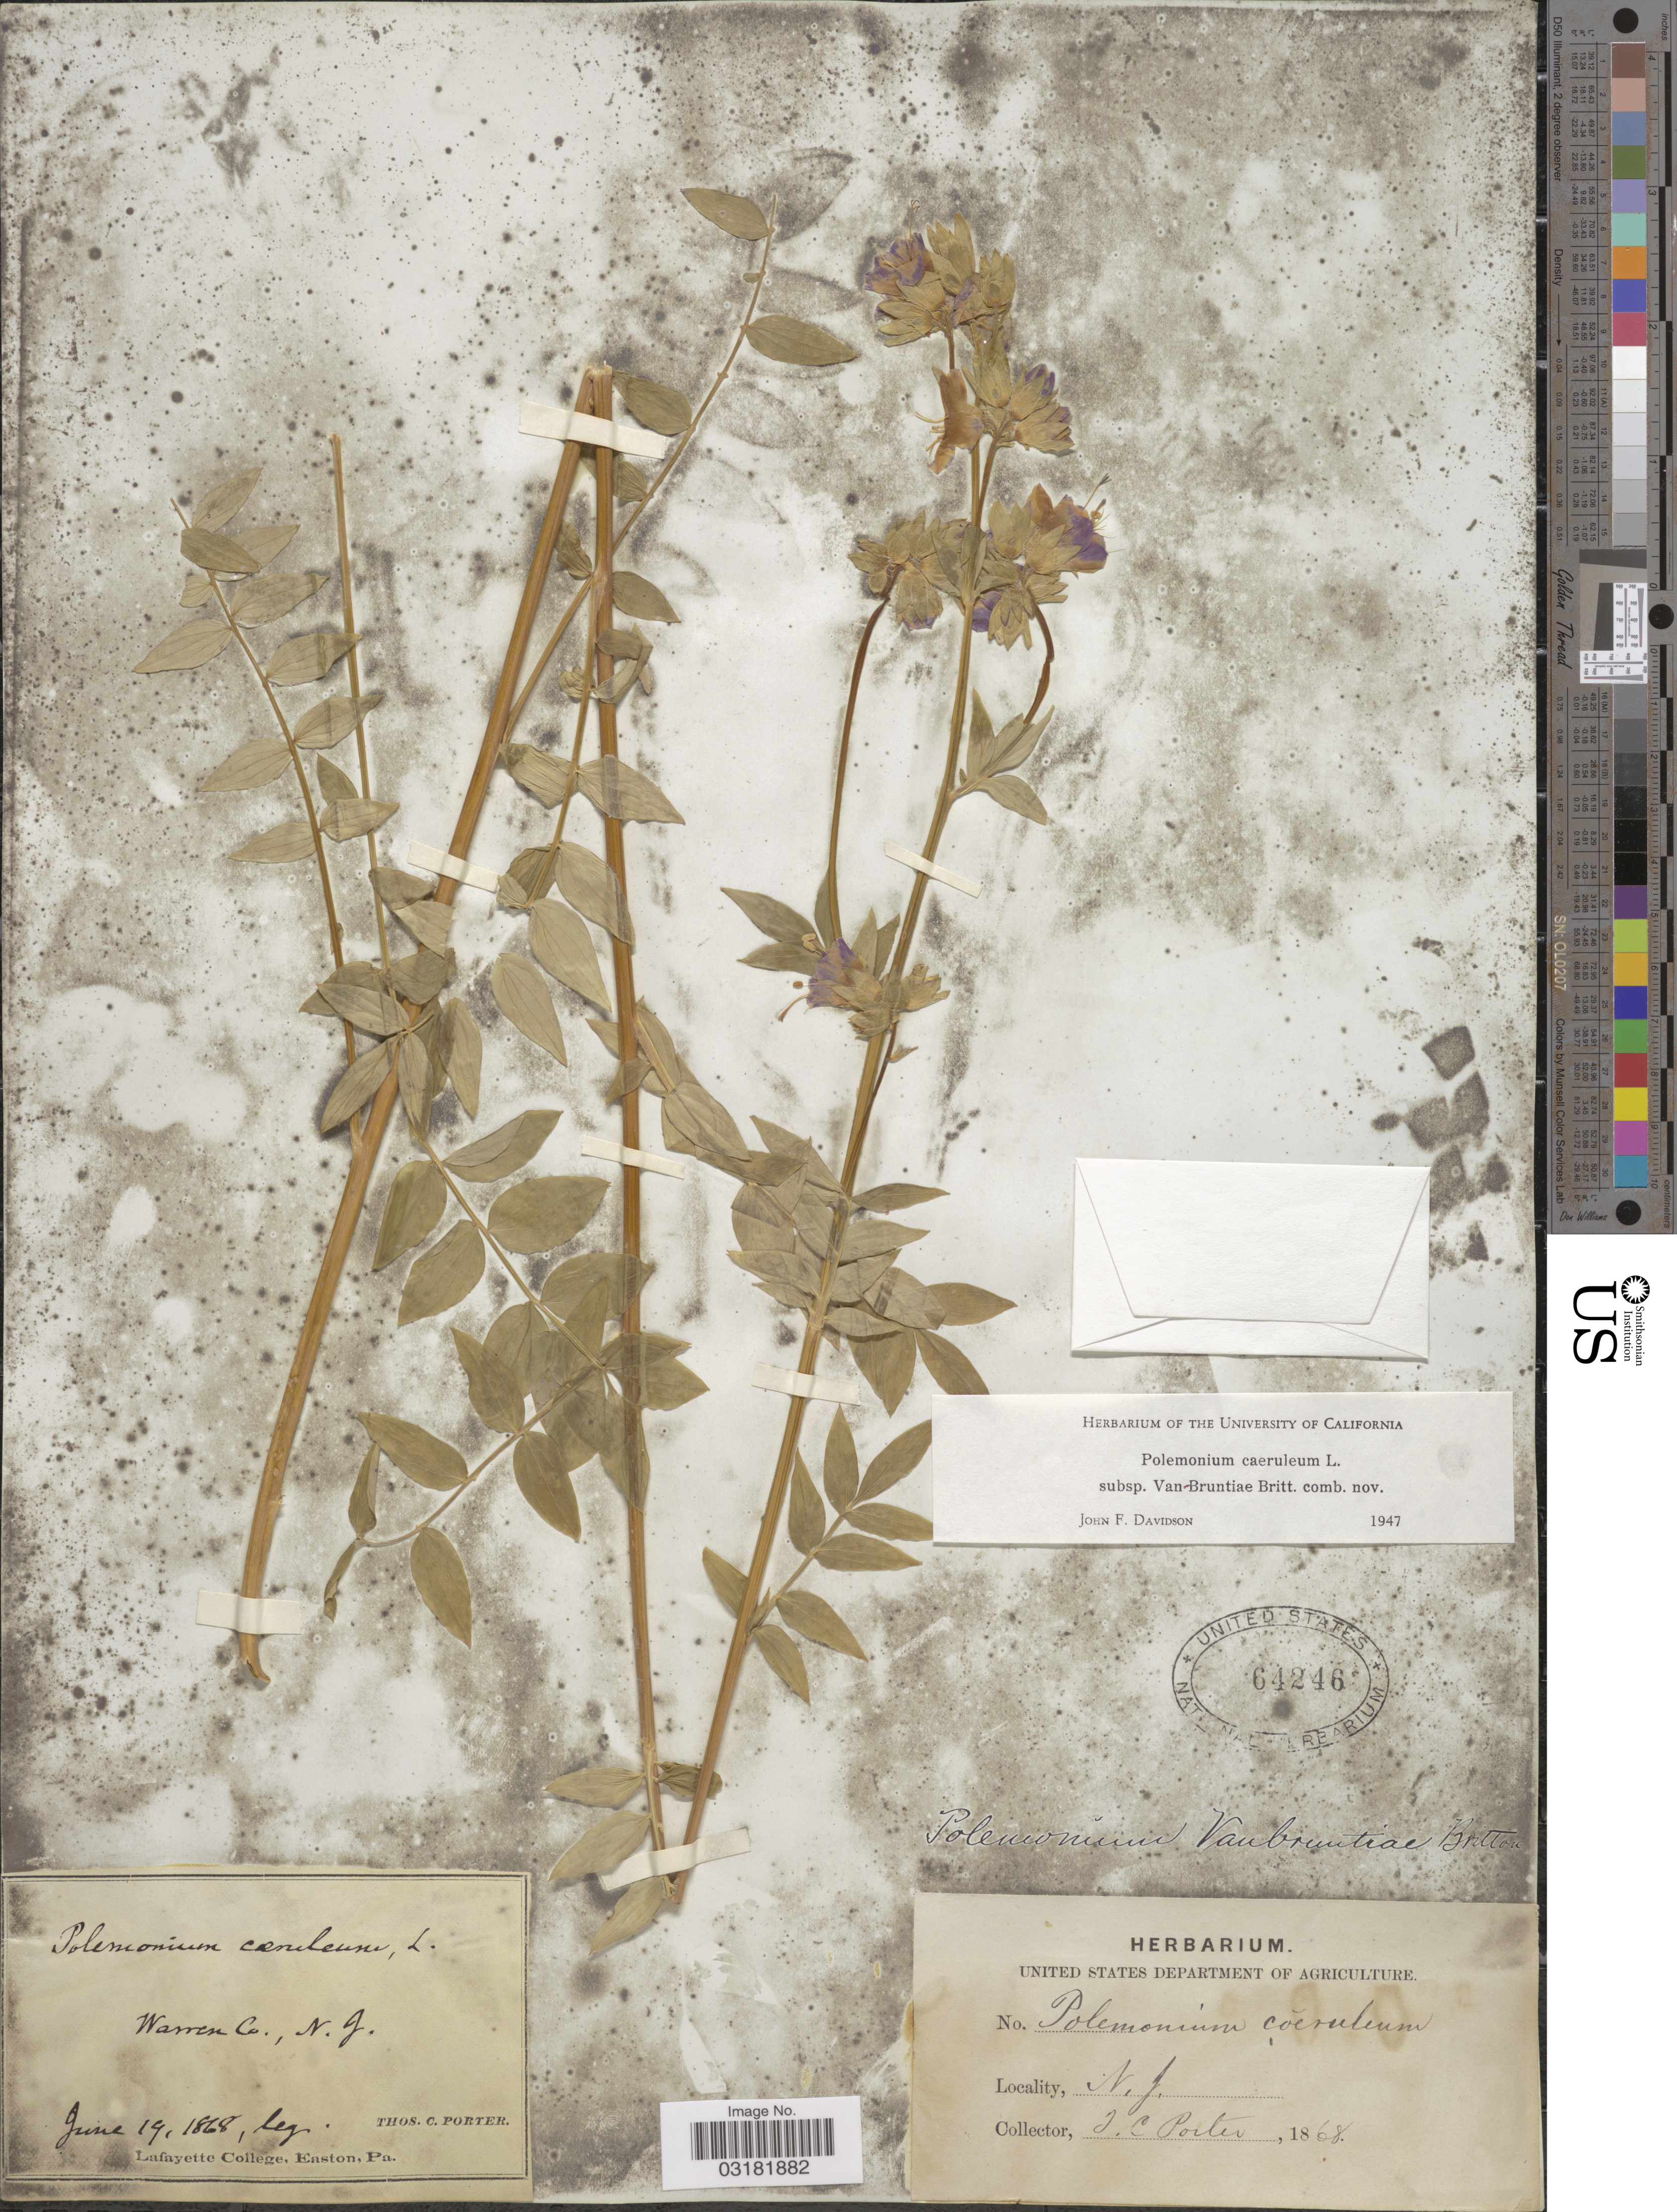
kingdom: Plantae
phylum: Tracheophyta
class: Magnoliopsida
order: Ericales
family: Polemoniaceae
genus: Polemonium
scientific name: Polemonium vanbruntiae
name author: Britton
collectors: T. Porter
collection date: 1868-06-19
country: United States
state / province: New Jersey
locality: Warren Co.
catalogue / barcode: US 64246